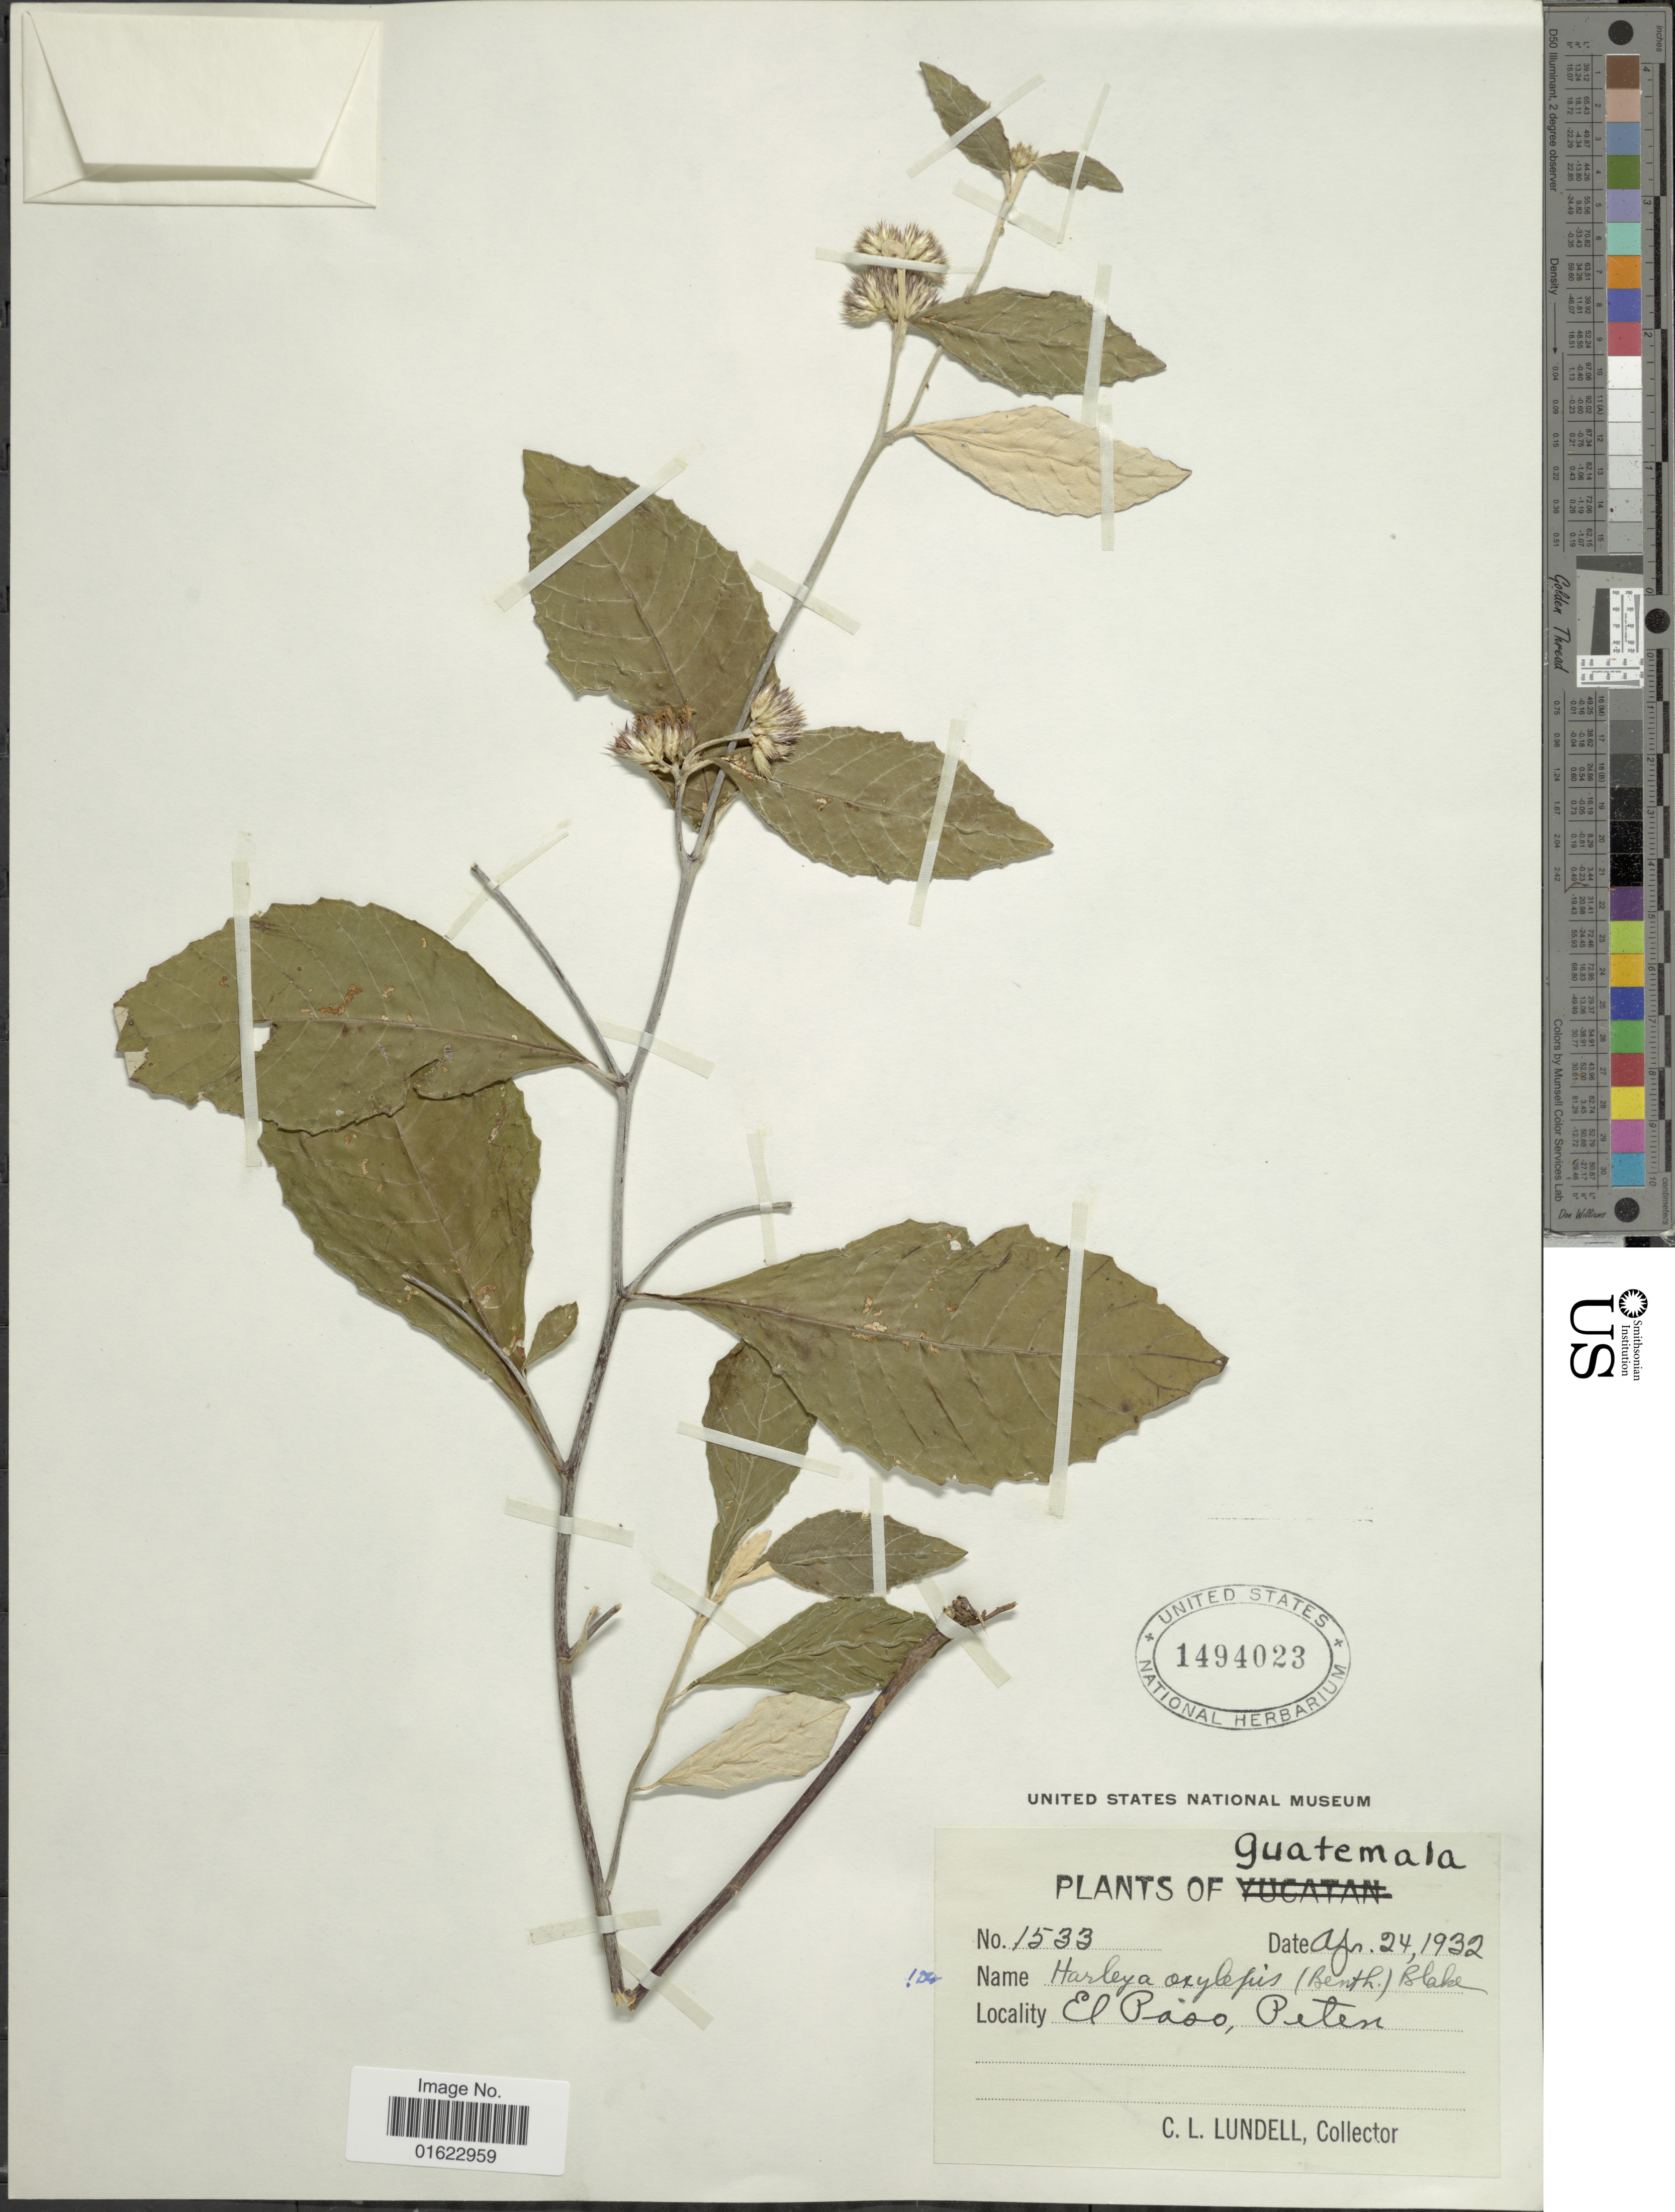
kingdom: Plantae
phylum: Tracheophyta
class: Magnoliopsida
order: Asterales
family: Asteraceae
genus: Harleya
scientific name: Harleya oxylepis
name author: (Benth.) S.F. Blake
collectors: C. L. Lundell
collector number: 1533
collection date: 1932-04-24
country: Guatemala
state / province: El Petén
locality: Guatemala. El paso, Peten.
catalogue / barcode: US 1494023